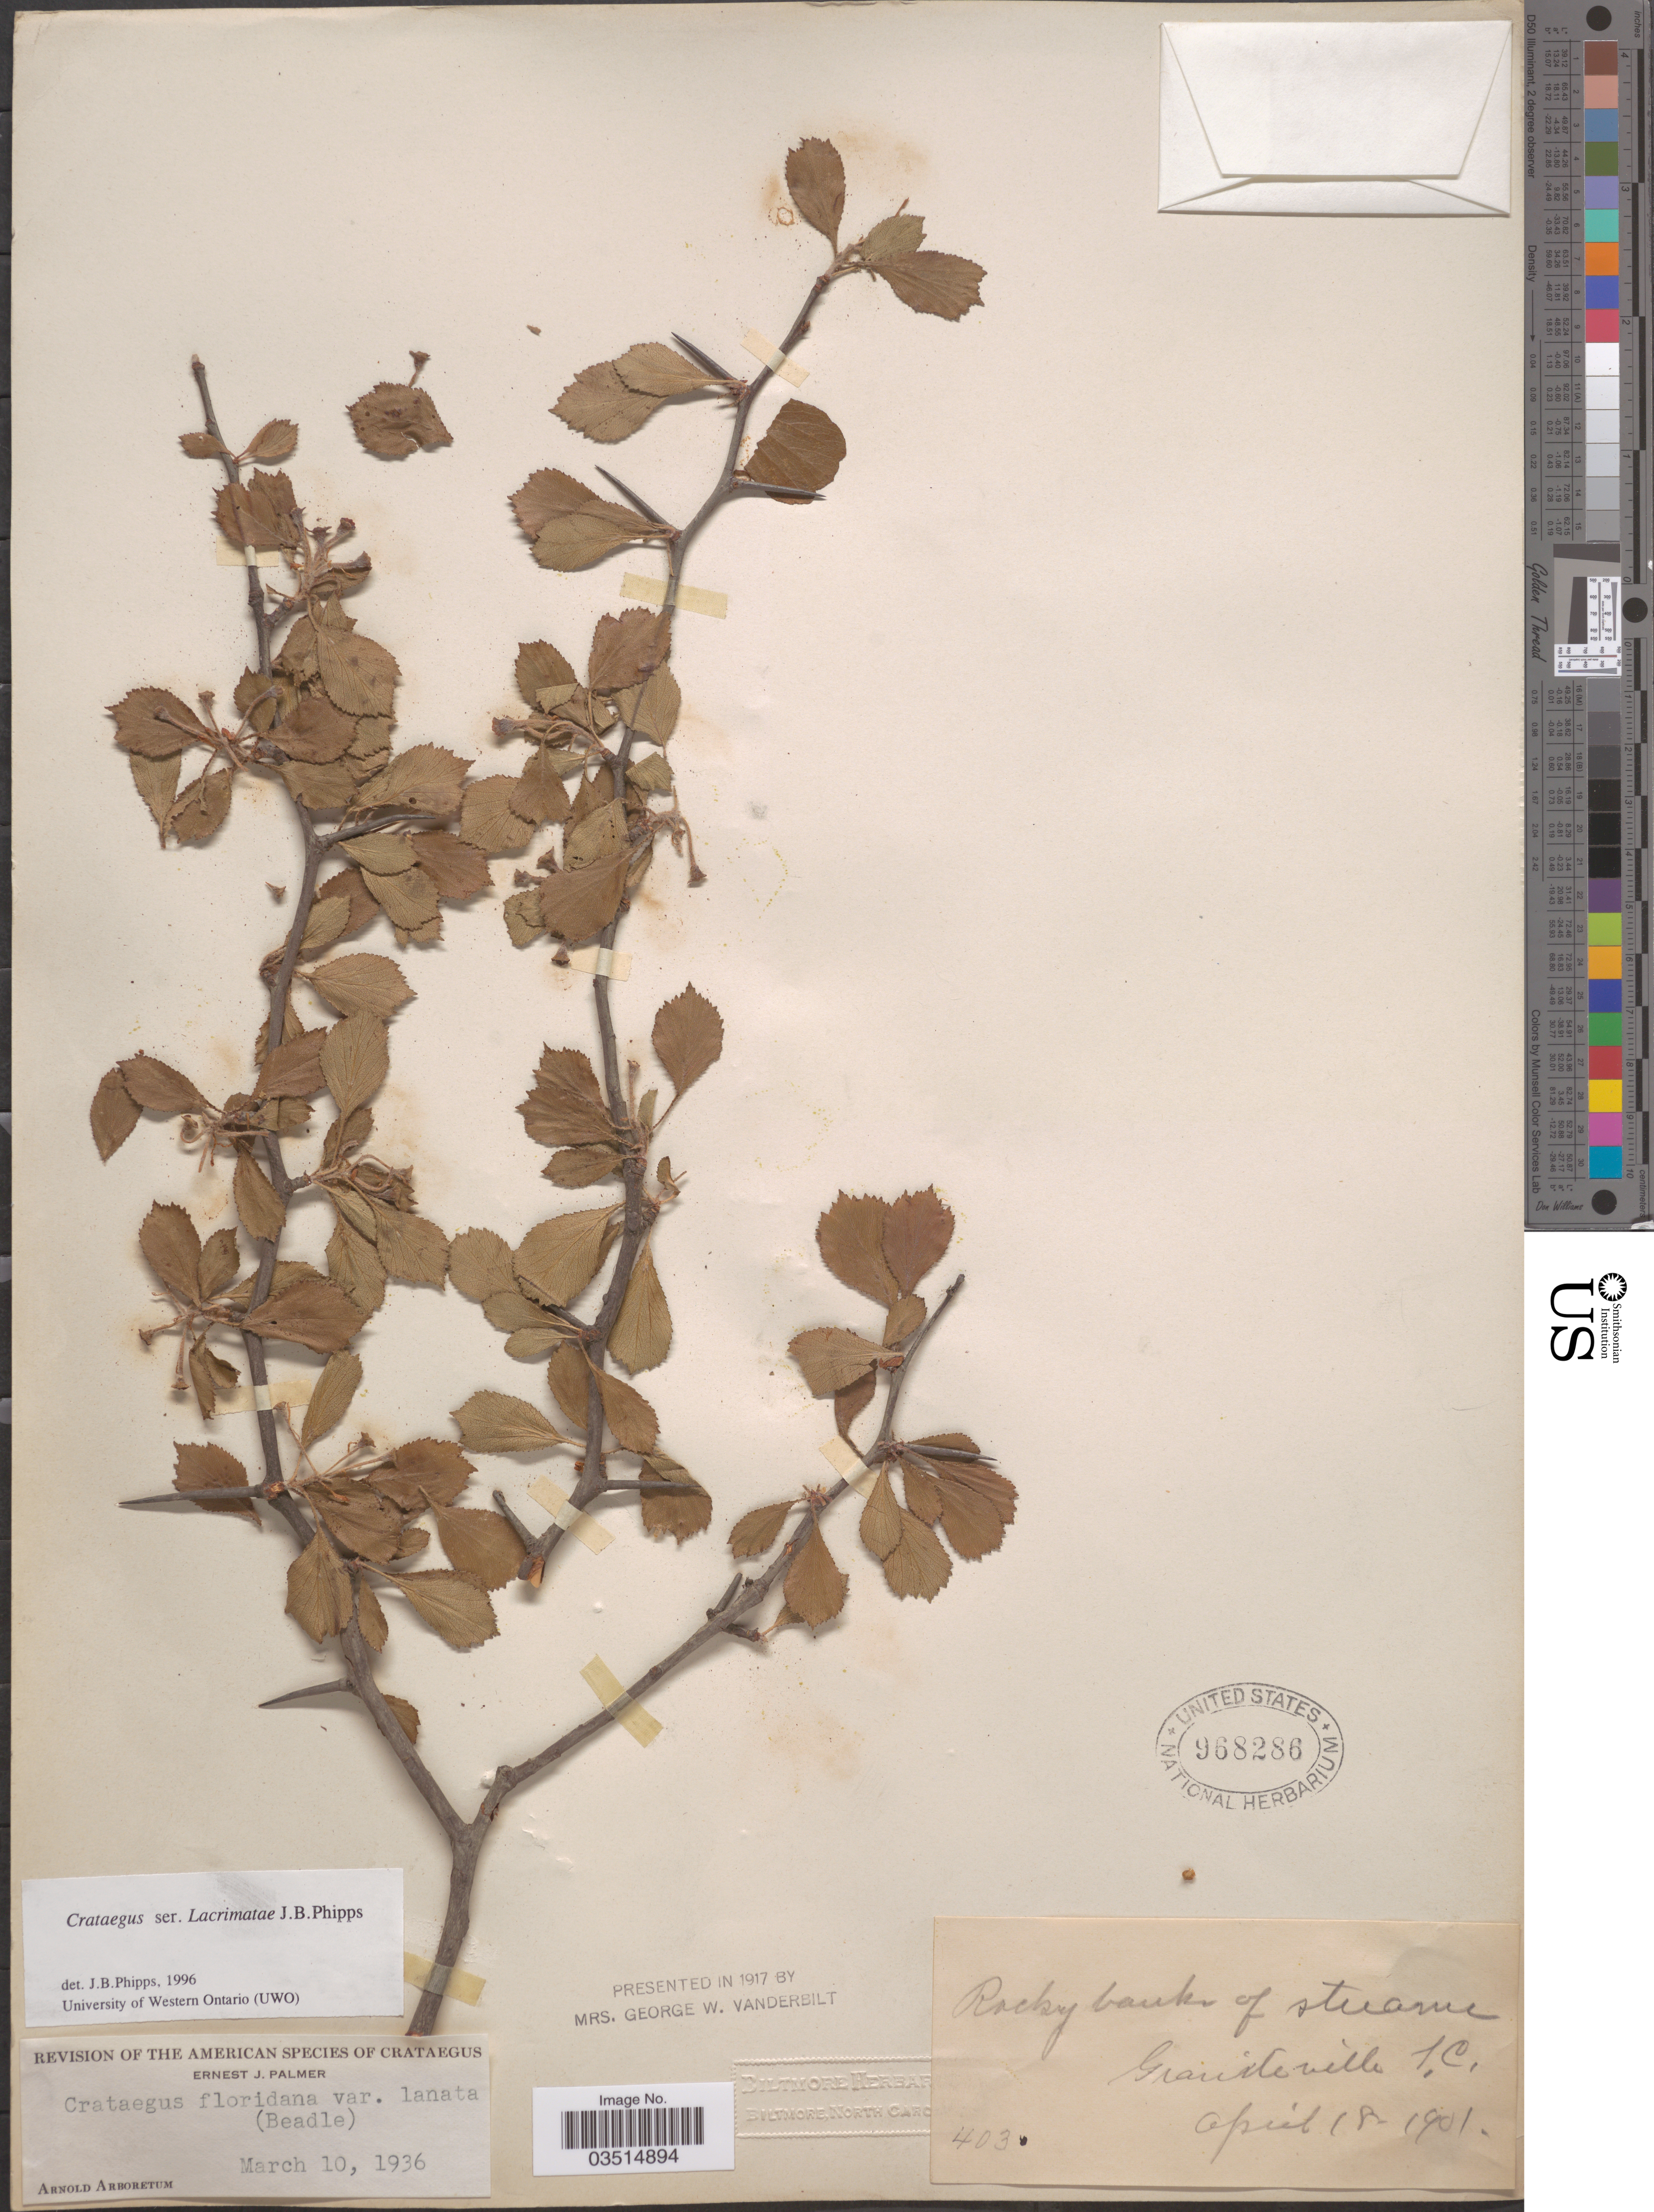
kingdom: Plantae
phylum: Tracheophyta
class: Magnoliopsida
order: Rosales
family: Rosaceae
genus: Crataegus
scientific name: Crataegus floridana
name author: Sarg.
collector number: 403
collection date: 1901-04-18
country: United States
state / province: South Carolina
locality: Graniteville.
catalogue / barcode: US 968286